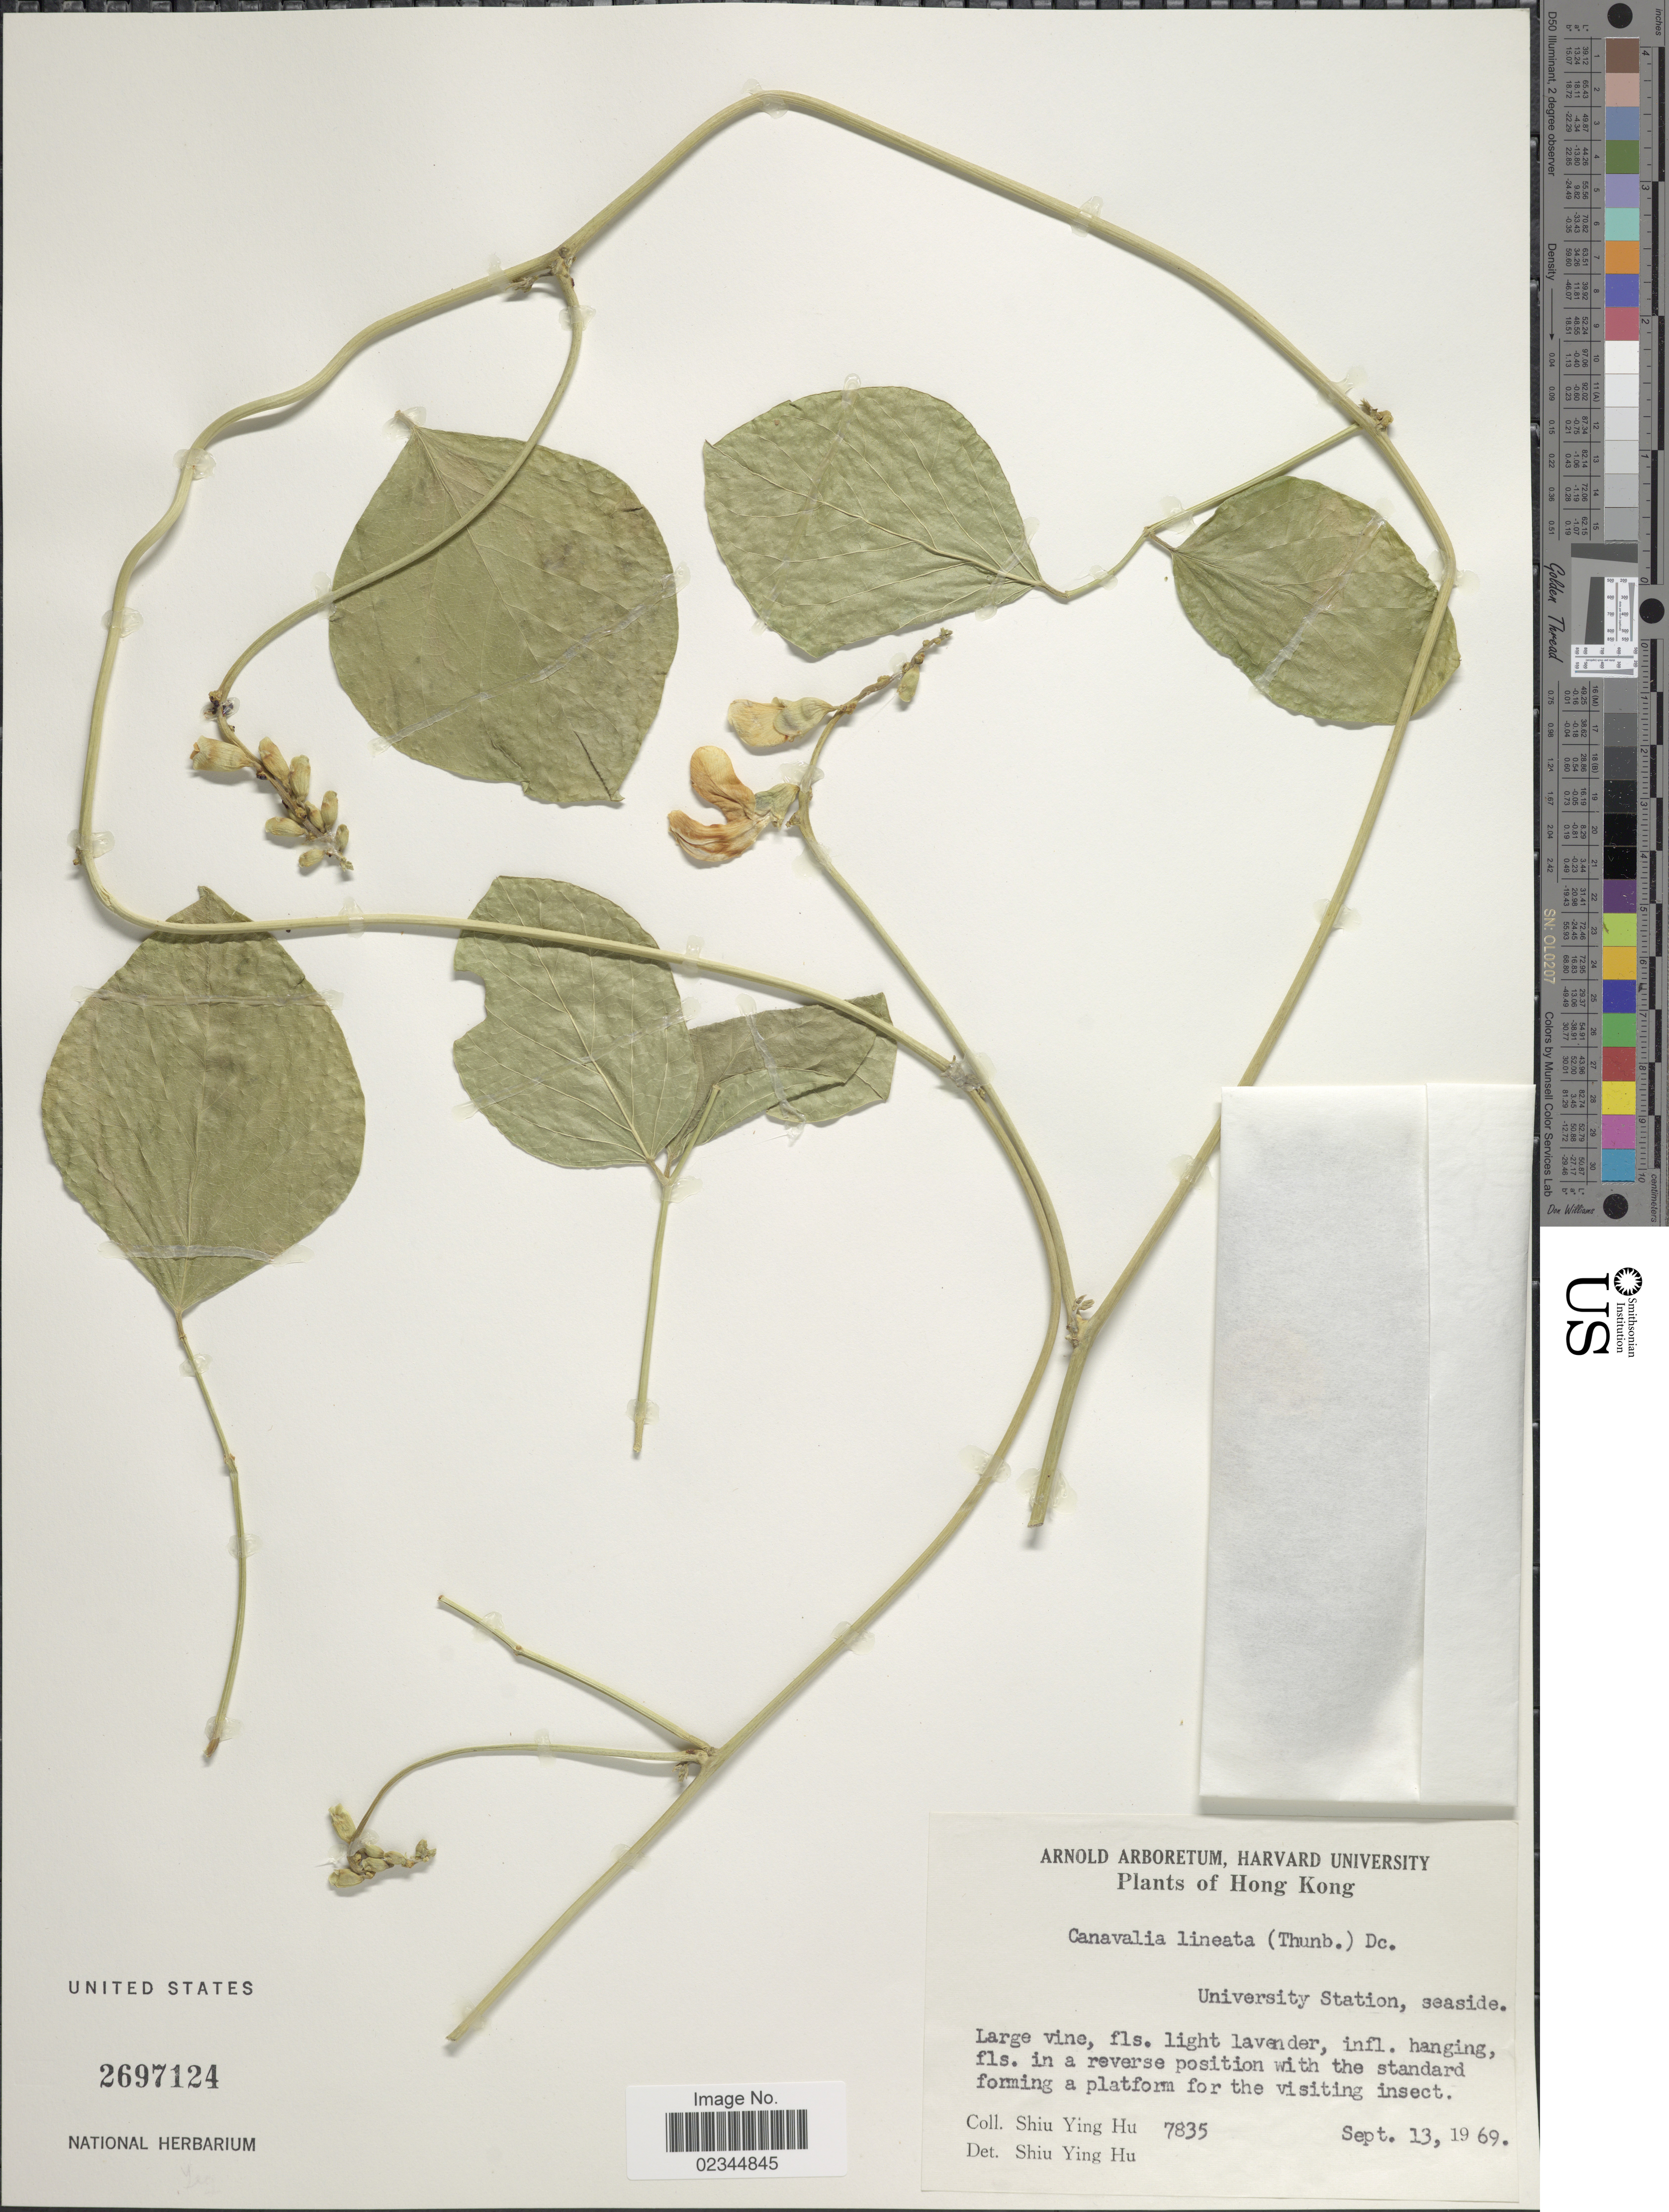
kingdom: Plantae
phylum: Tracheophyta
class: Magnoliopsida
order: Fabales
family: Fabaceae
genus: Canavalia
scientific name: Canavalia lineata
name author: (Thunb.) DC.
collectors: S. Y. Hu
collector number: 7835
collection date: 1969-09-13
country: China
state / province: Hong Kong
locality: University Station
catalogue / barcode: US 2697124